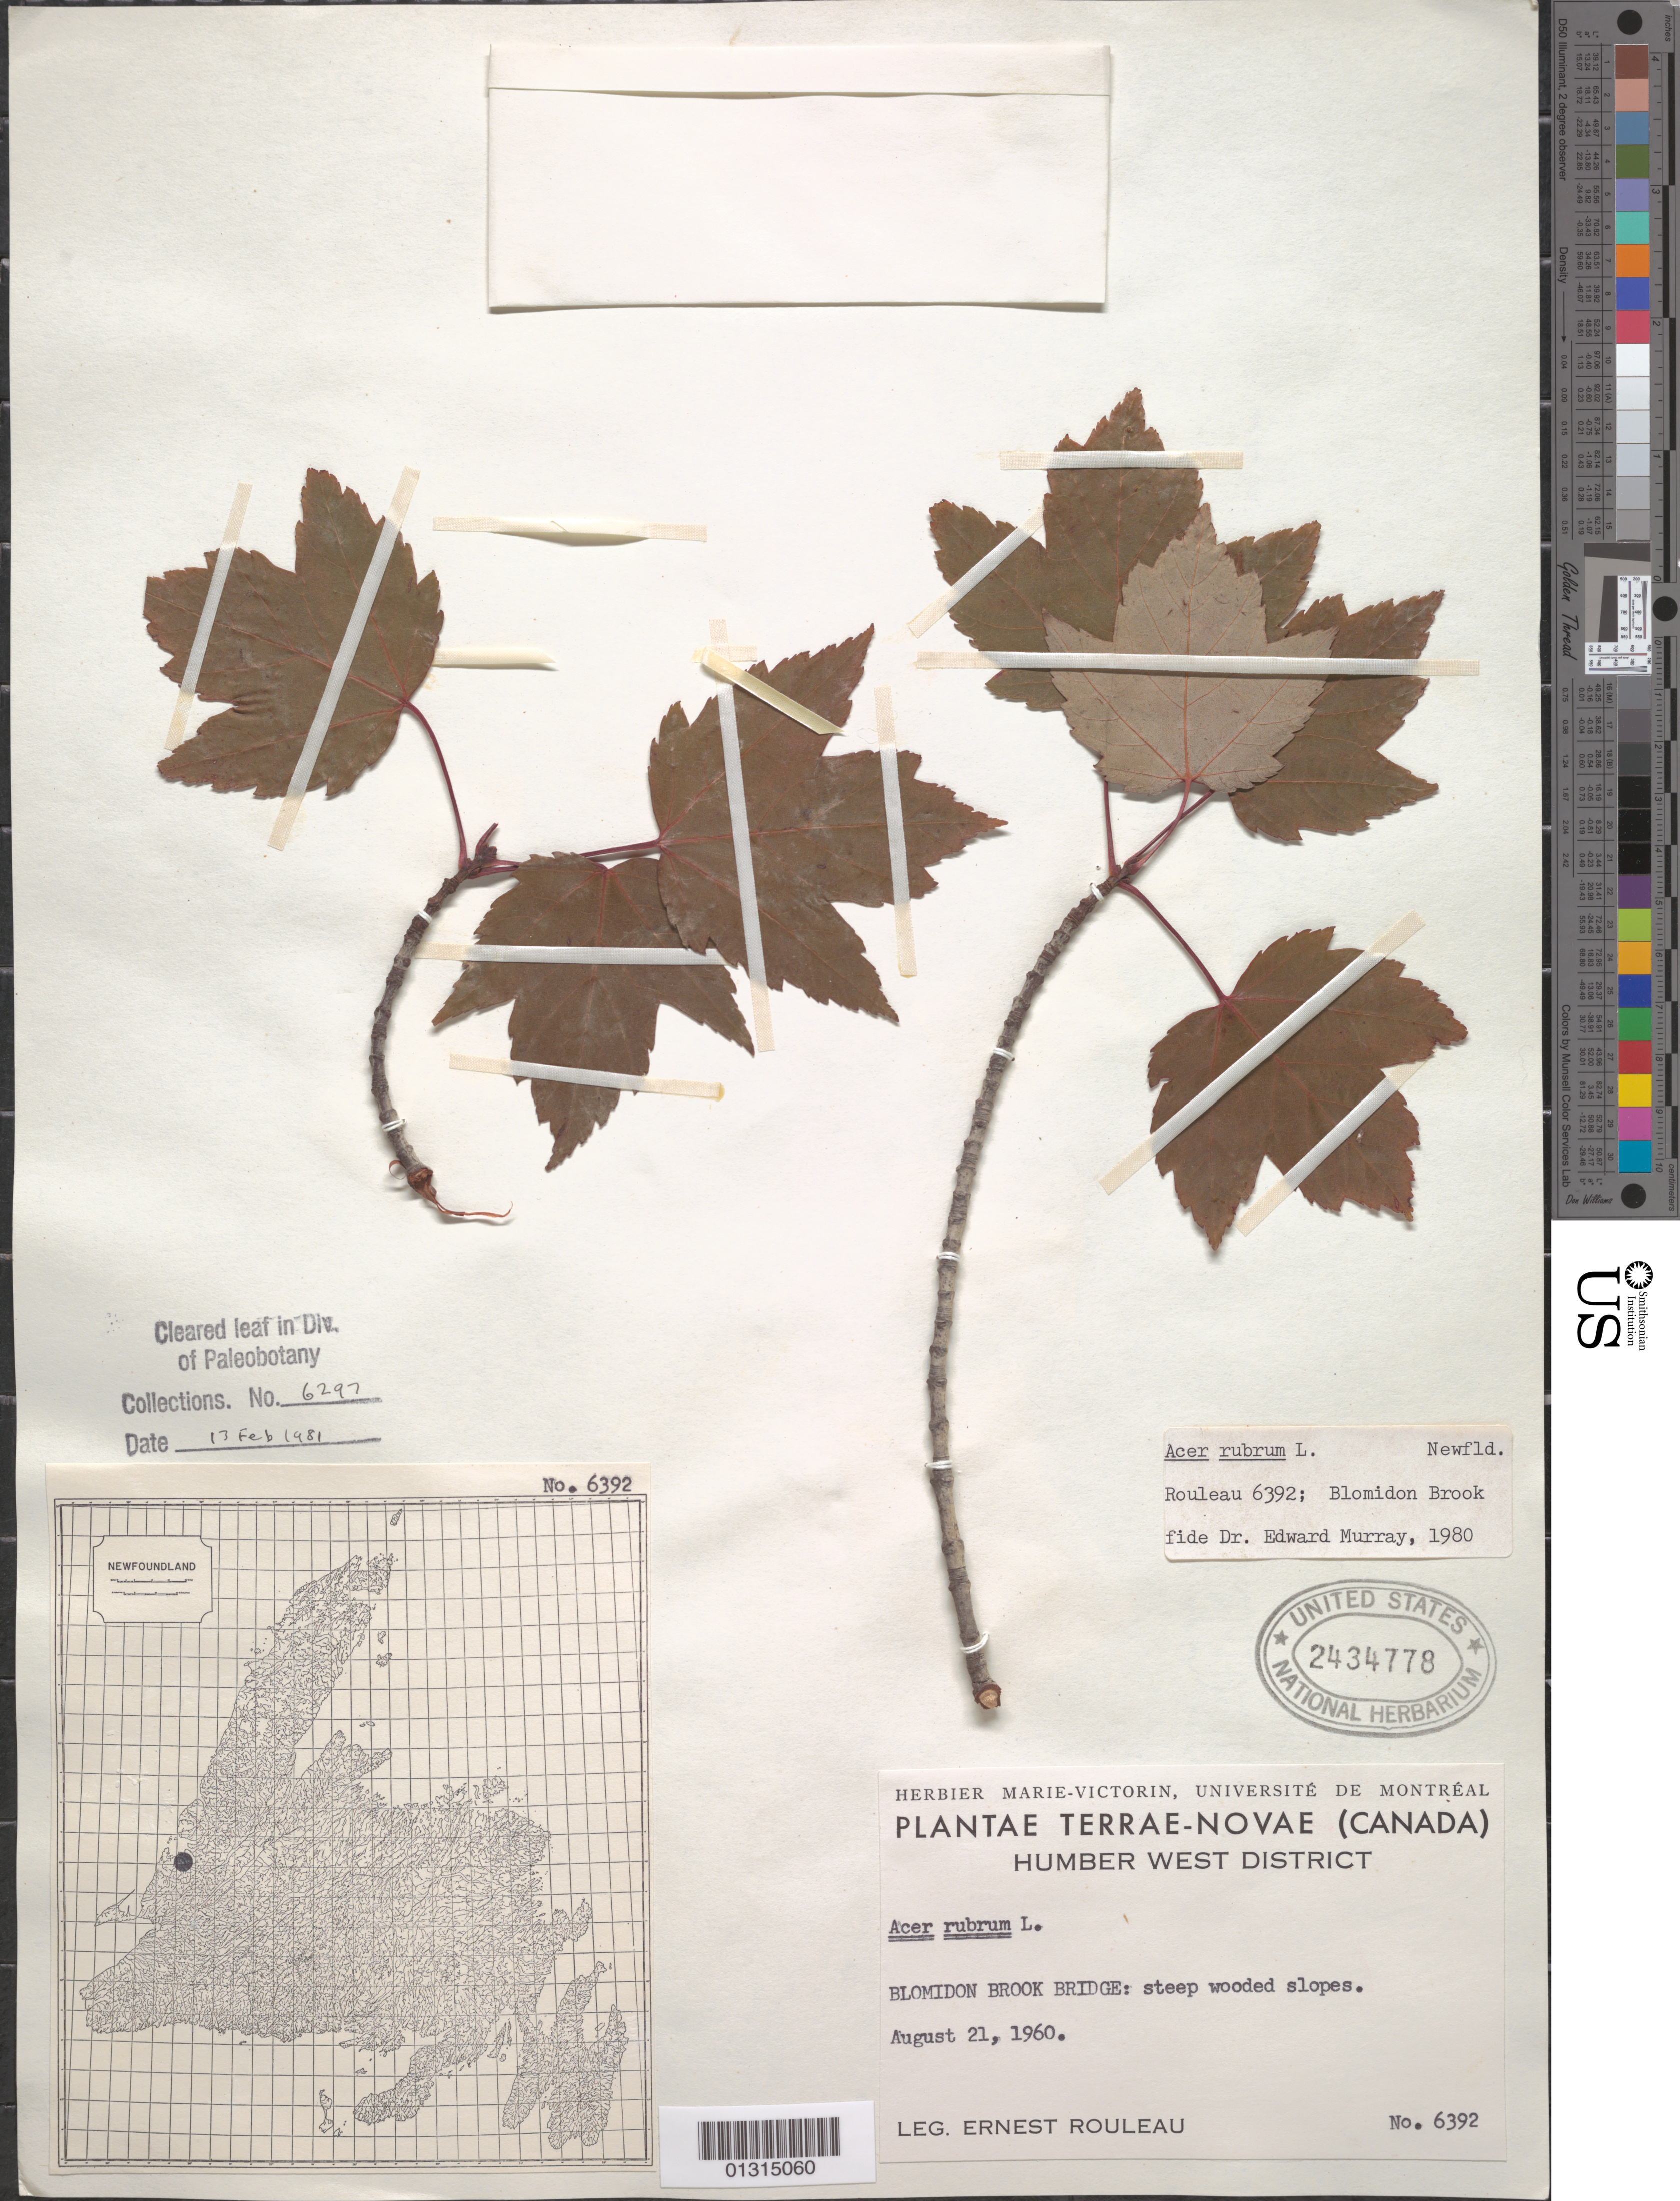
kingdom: Plantae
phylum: Tracheophyta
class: Magnoliopsida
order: Sapindales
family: Sapindaceae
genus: Acer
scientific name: Acer rubrum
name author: L.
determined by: Murray, Edward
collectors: E. Rouleau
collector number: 6392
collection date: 1960-08-21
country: Canada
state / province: Newfoundland and Labrador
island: Newfoundland Island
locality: Humber West District, Blomidon Brook Bridge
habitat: Steep wooded slopes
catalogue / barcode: US 2434778